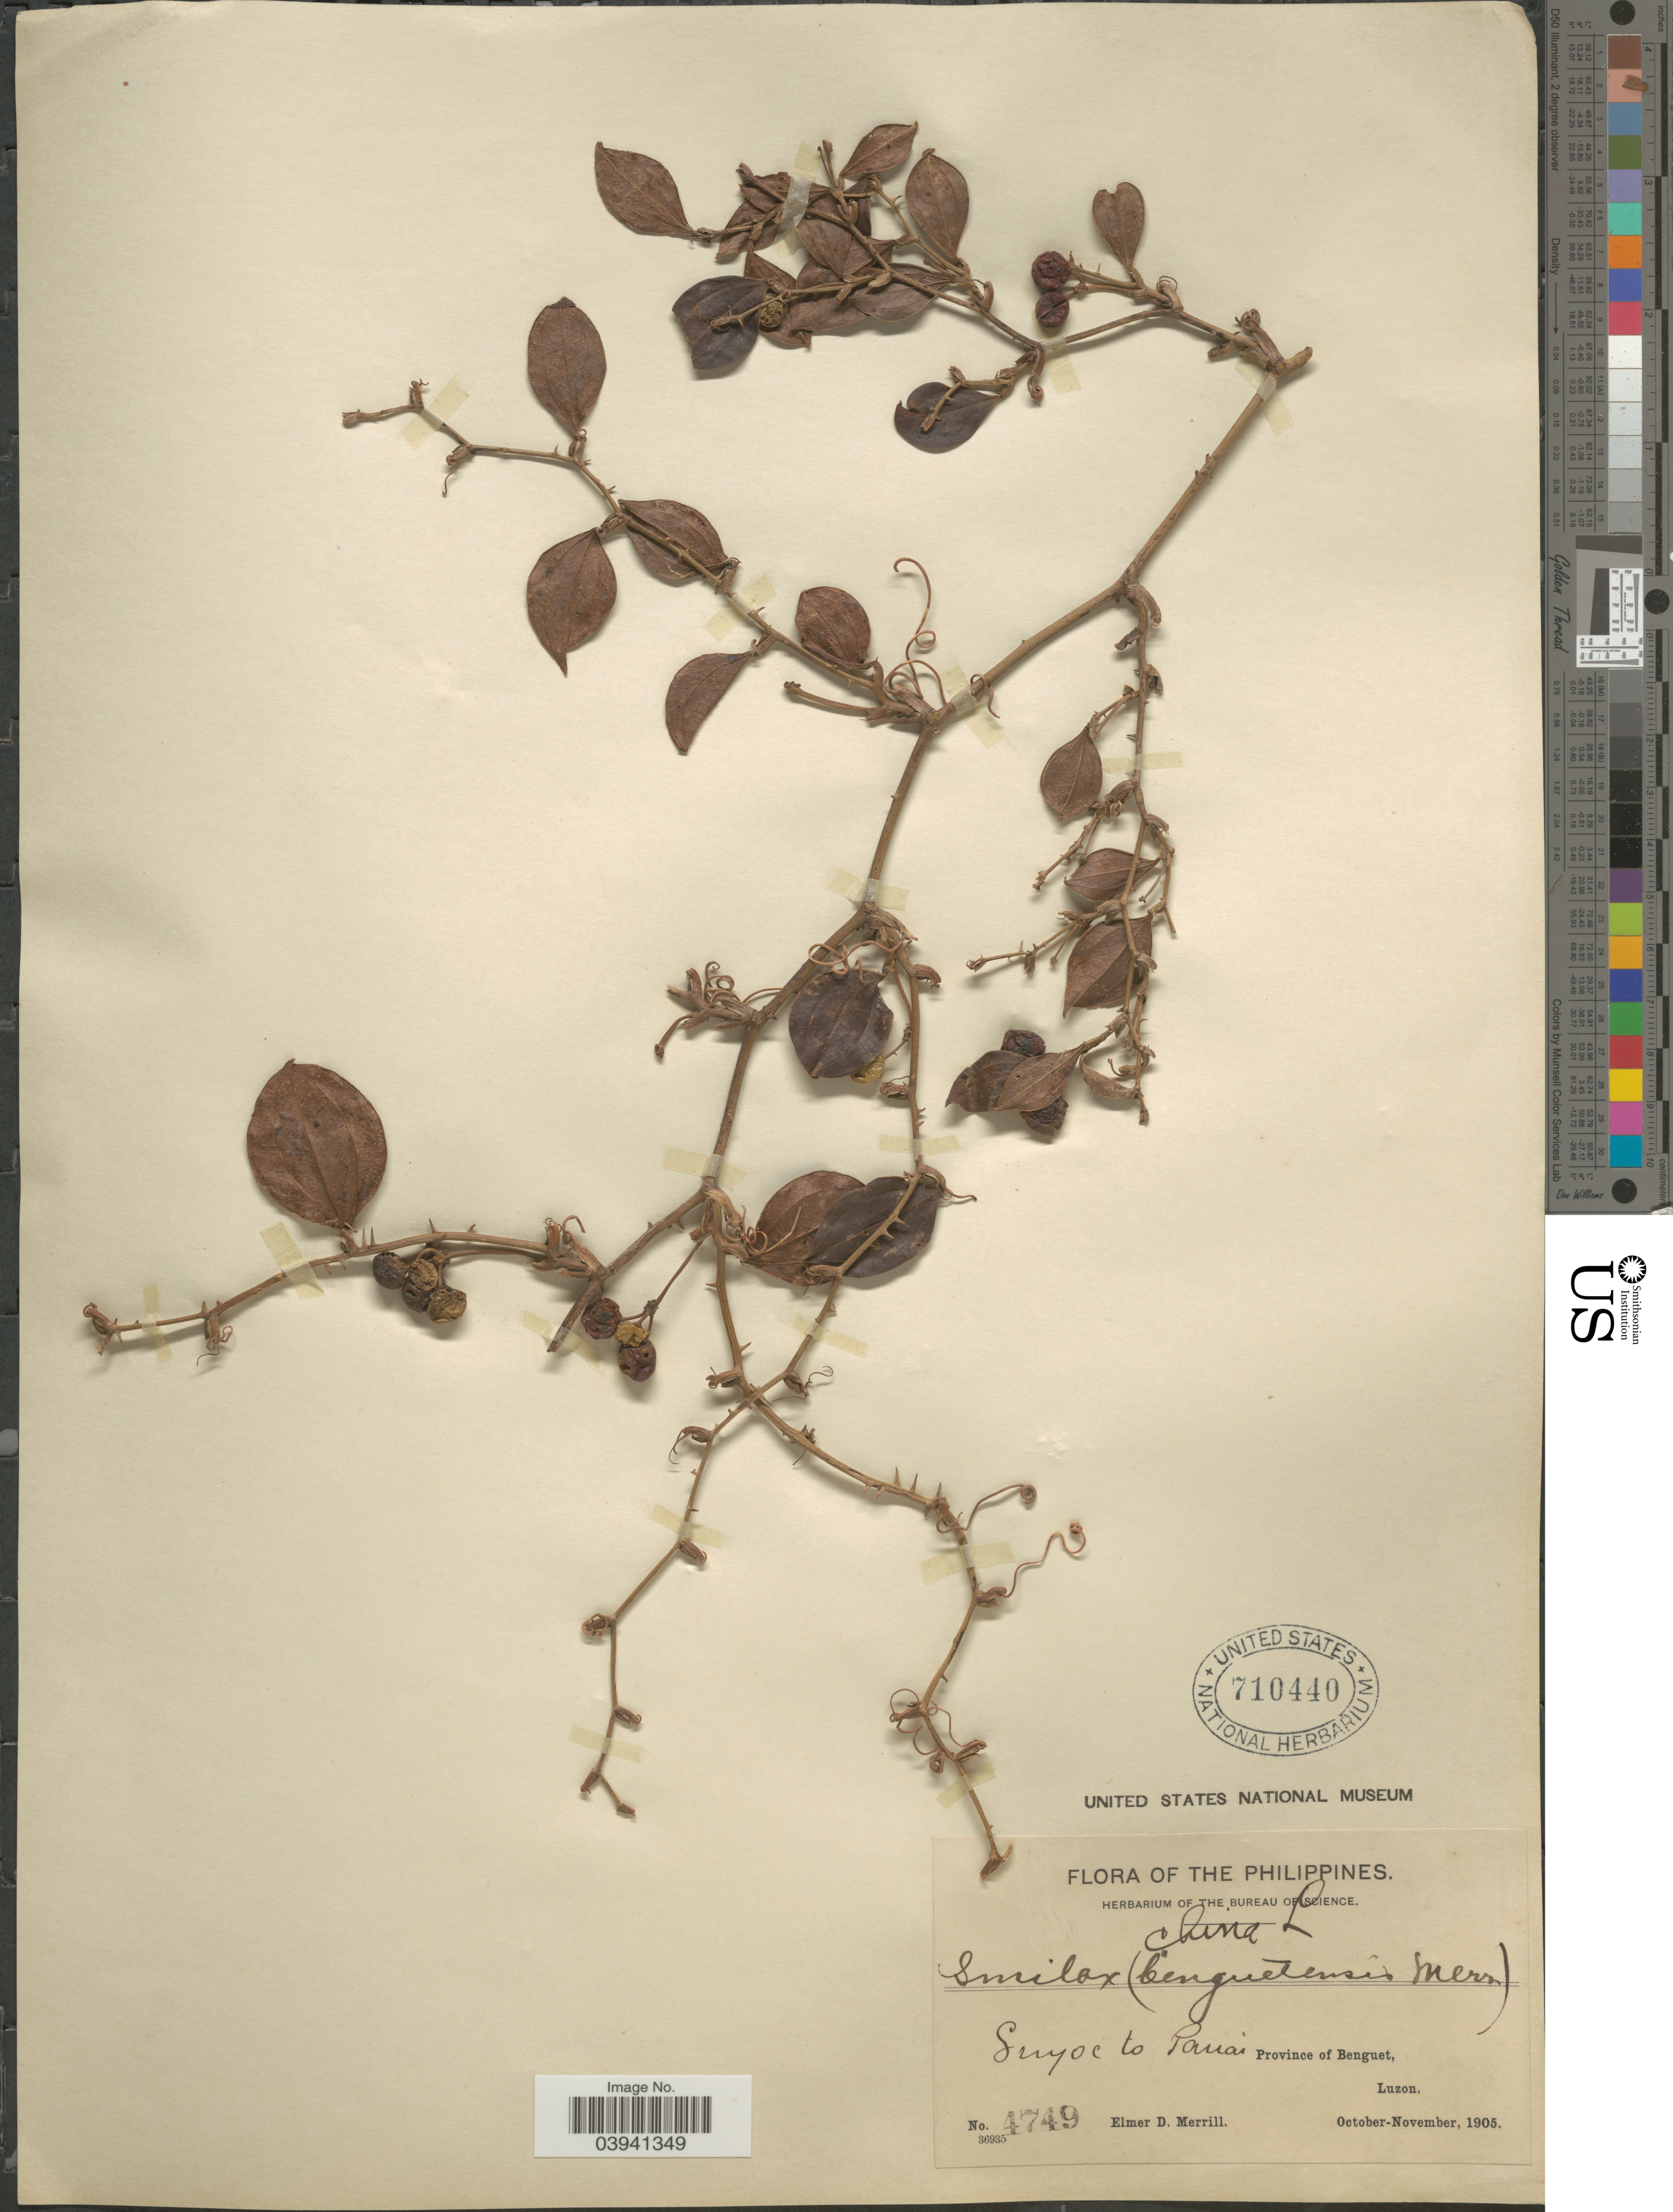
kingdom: Plantae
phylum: Tracheophyta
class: Liliopsida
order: Liliales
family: Smilacaceae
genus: Smilax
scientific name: Smilax china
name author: L.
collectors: E. D. Merrill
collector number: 4749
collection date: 1905-10/1905-11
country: Philippines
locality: Suyoc to Panai. Province of Benguet. Luzon.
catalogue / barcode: US 710440